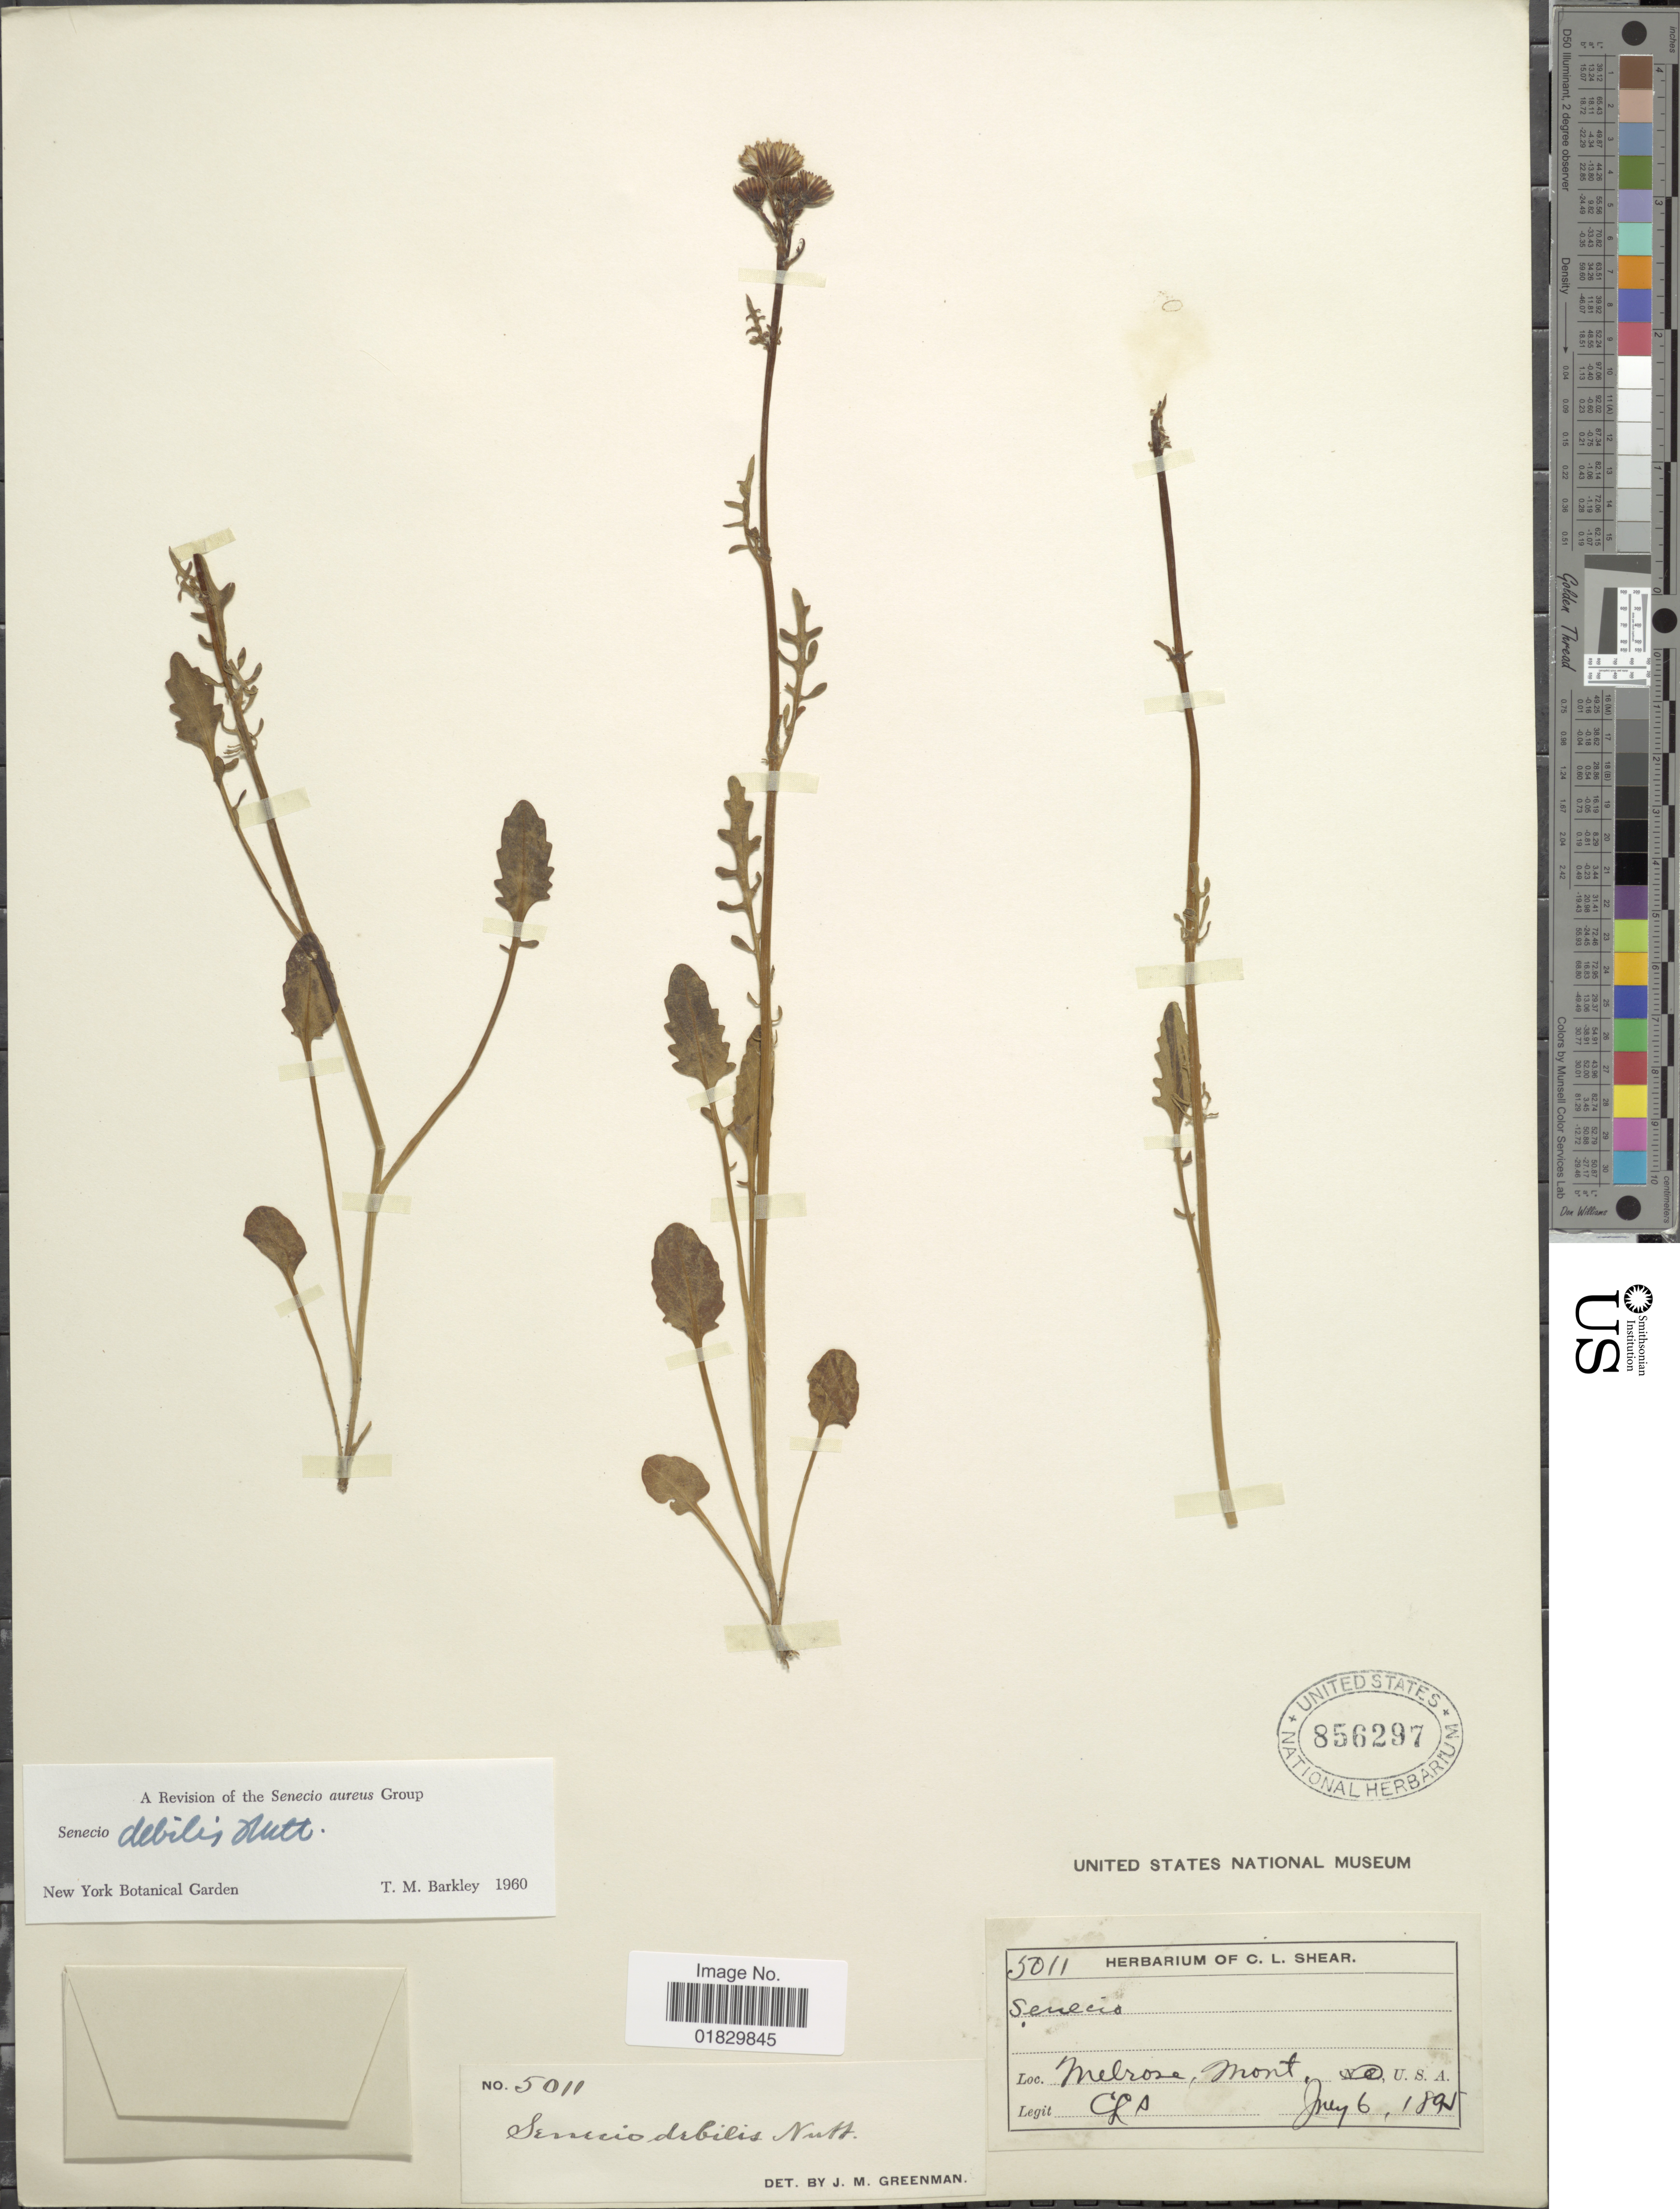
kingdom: Plantae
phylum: Tracheophyta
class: Magnoliopsida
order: Asterales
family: Asteraceae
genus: Packera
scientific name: Packera debilis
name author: (Nutt.) W.A. Weber & Á. Löve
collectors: C. L. Shear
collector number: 5011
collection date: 1895-07-06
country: United States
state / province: Montana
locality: Melroze, Mont.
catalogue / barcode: US 856297